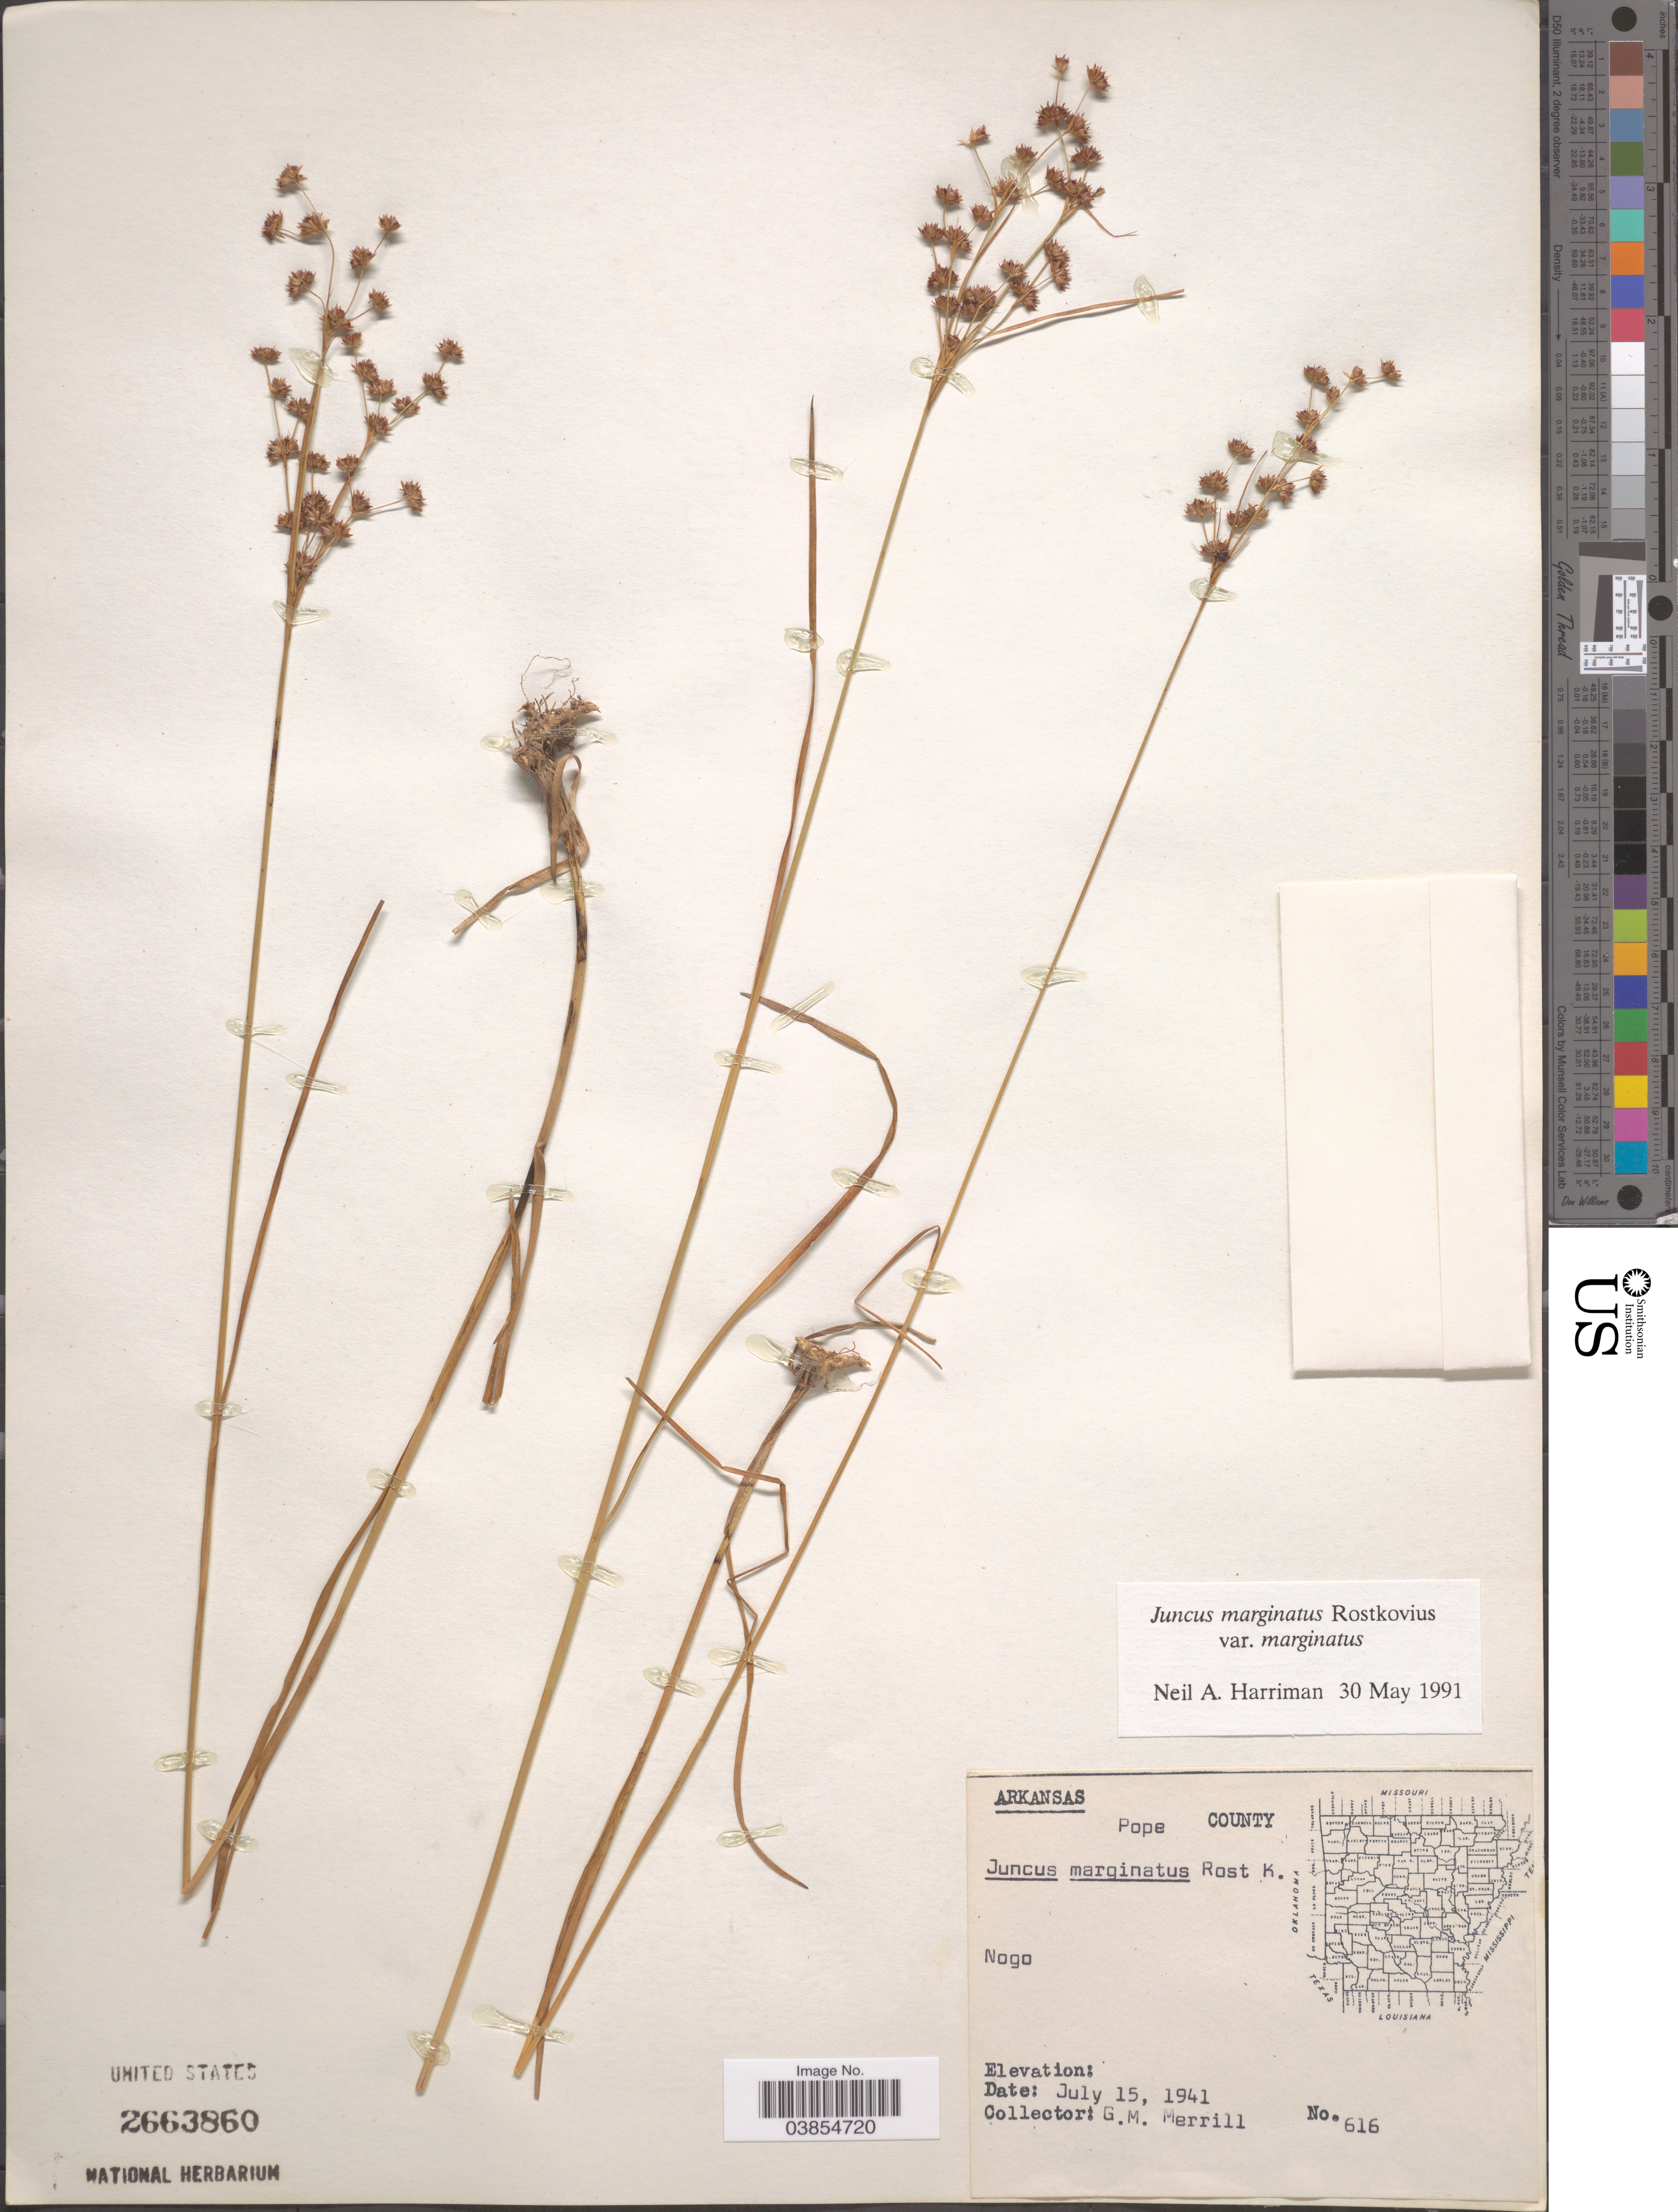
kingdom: Plantae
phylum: Tracheophyta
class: Liliopsida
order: Poales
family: Juncaceae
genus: Juncus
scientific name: Juncus marginatus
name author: Rostk.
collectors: G. M. Merrill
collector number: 616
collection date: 1941-07-15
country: United States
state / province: Arkansas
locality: Pope County. Nogo.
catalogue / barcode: US 2663860